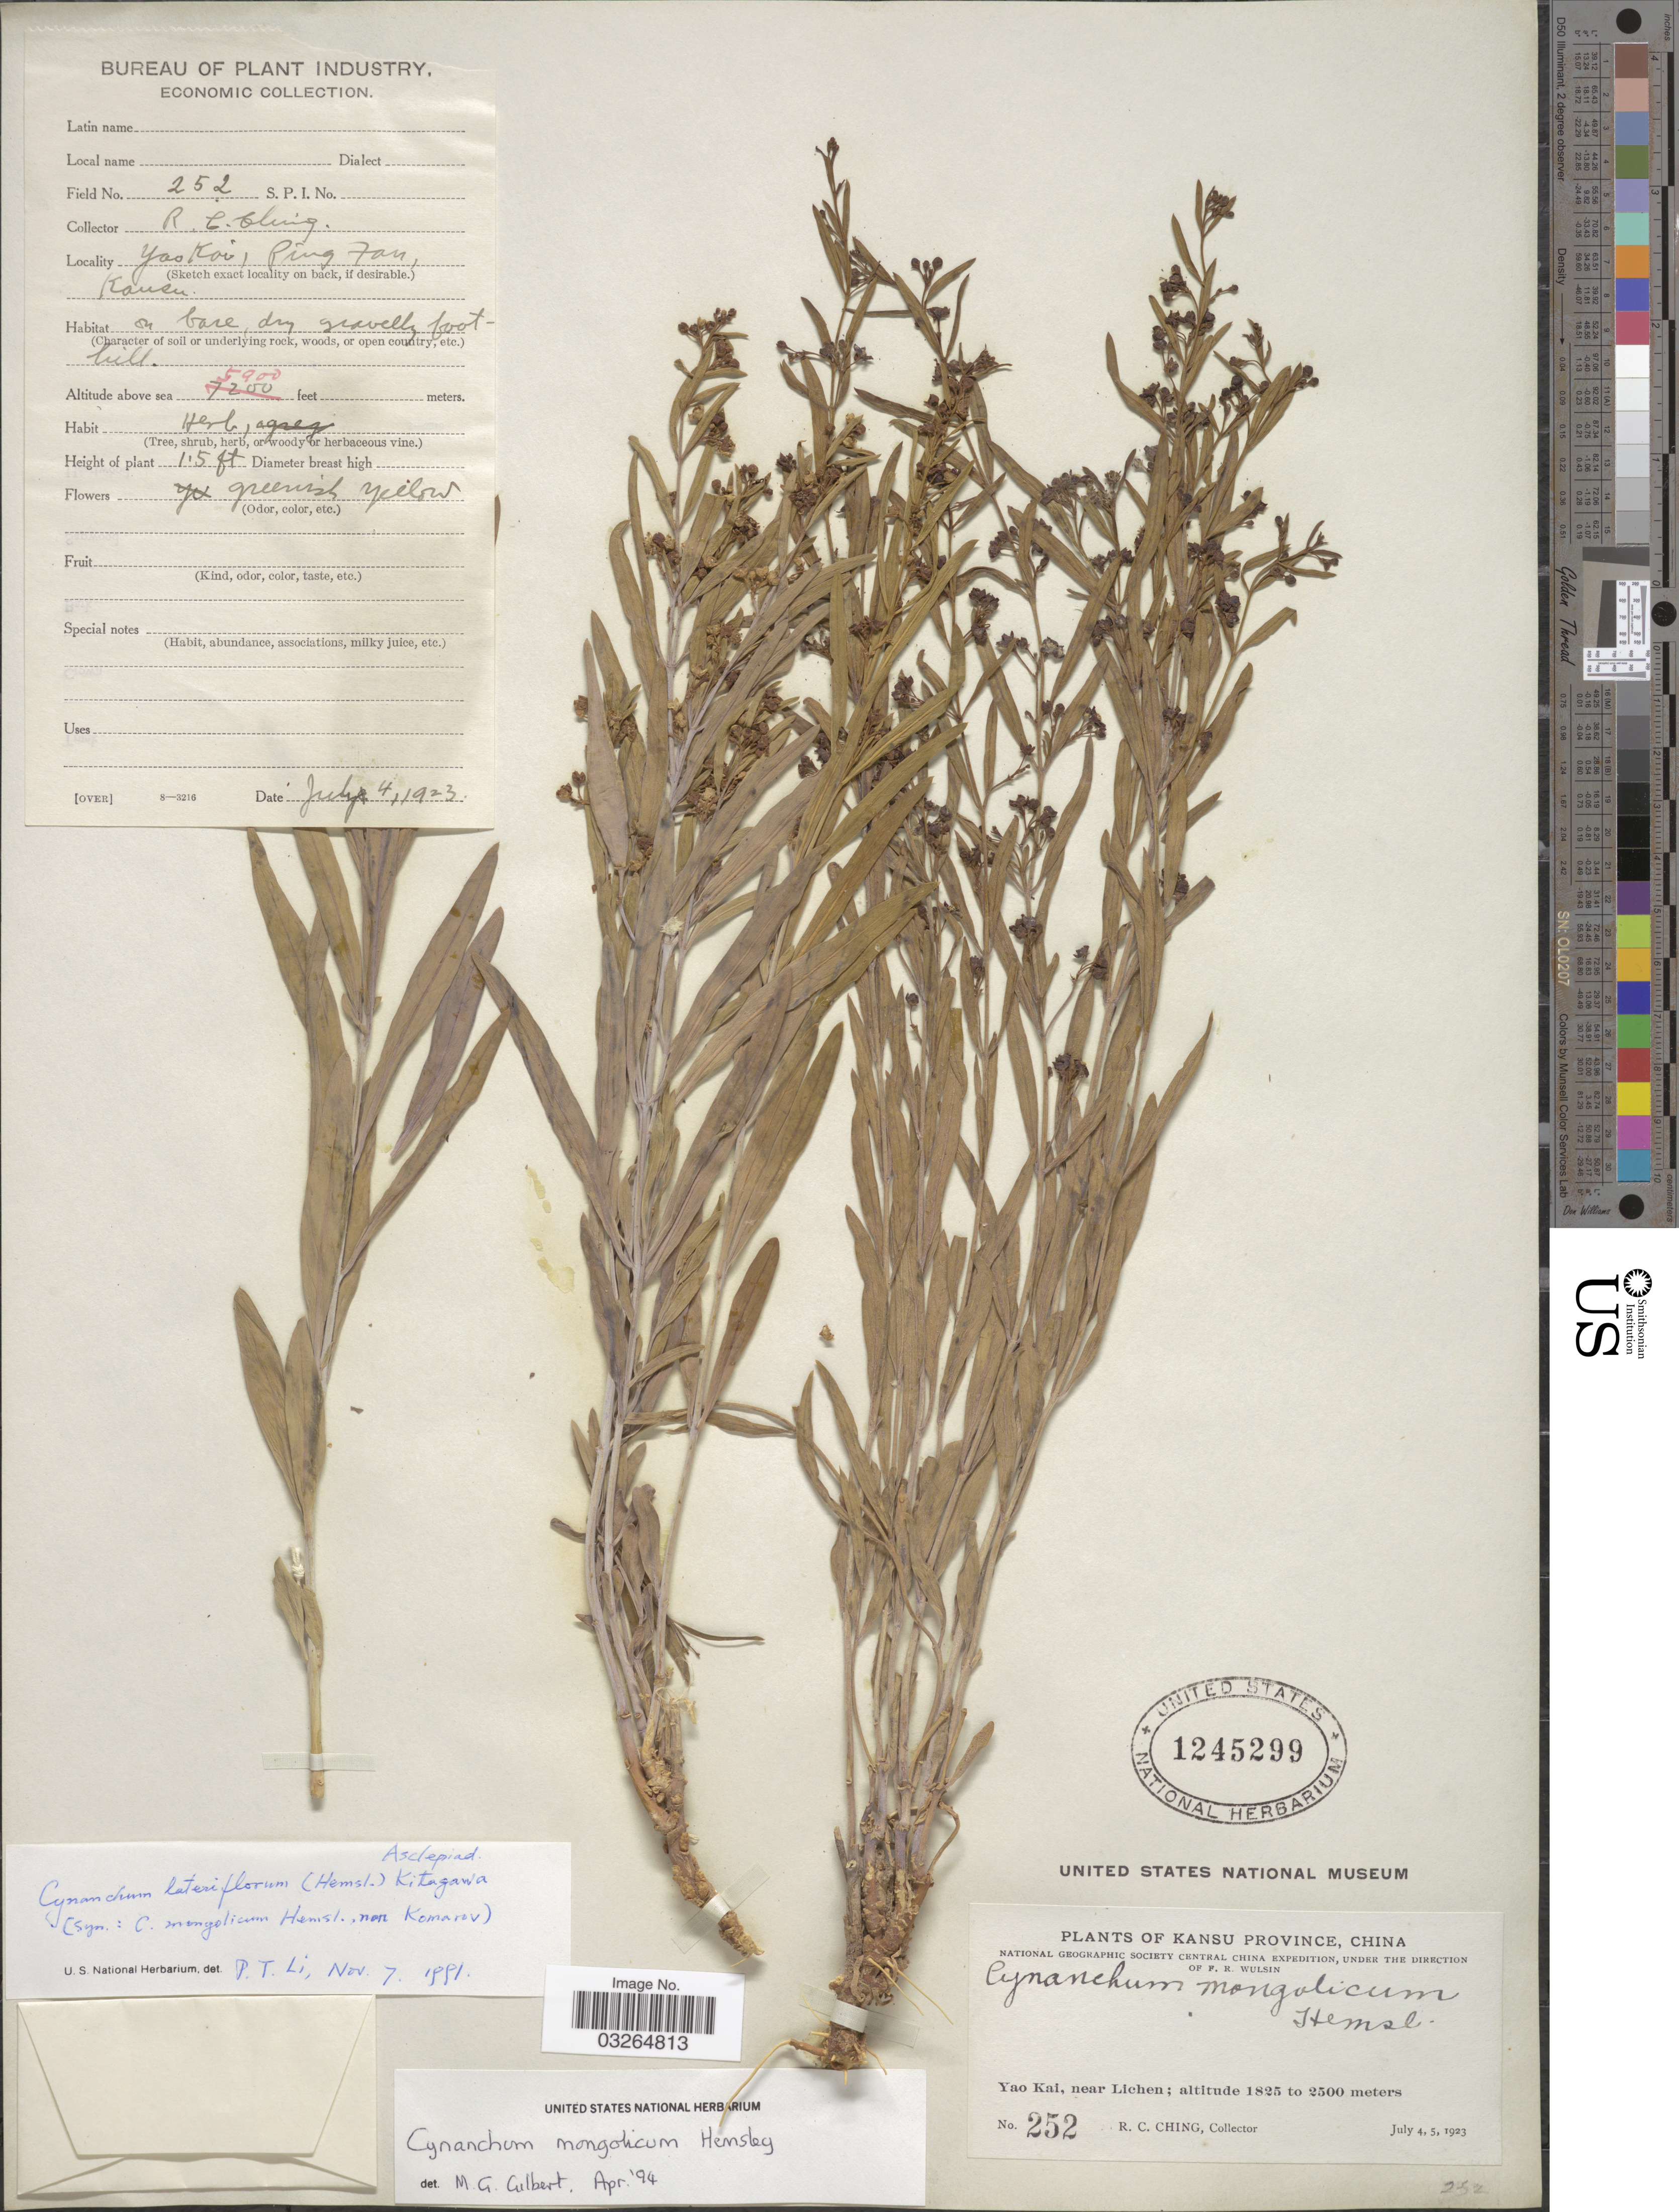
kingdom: Plantae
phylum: Tracheophyta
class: Magnoliopsida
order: Gentianales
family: Apocynaceae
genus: Cynanchum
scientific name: Cynanchum mongolicum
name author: (Maxim.) Kom.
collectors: R. C. Ching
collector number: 252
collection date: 1923-07-04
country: China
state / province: Gansu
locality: Kansu Province. Yao Kai, near Lichen, Ping Fan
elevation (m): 1798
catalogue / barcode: US 1245299